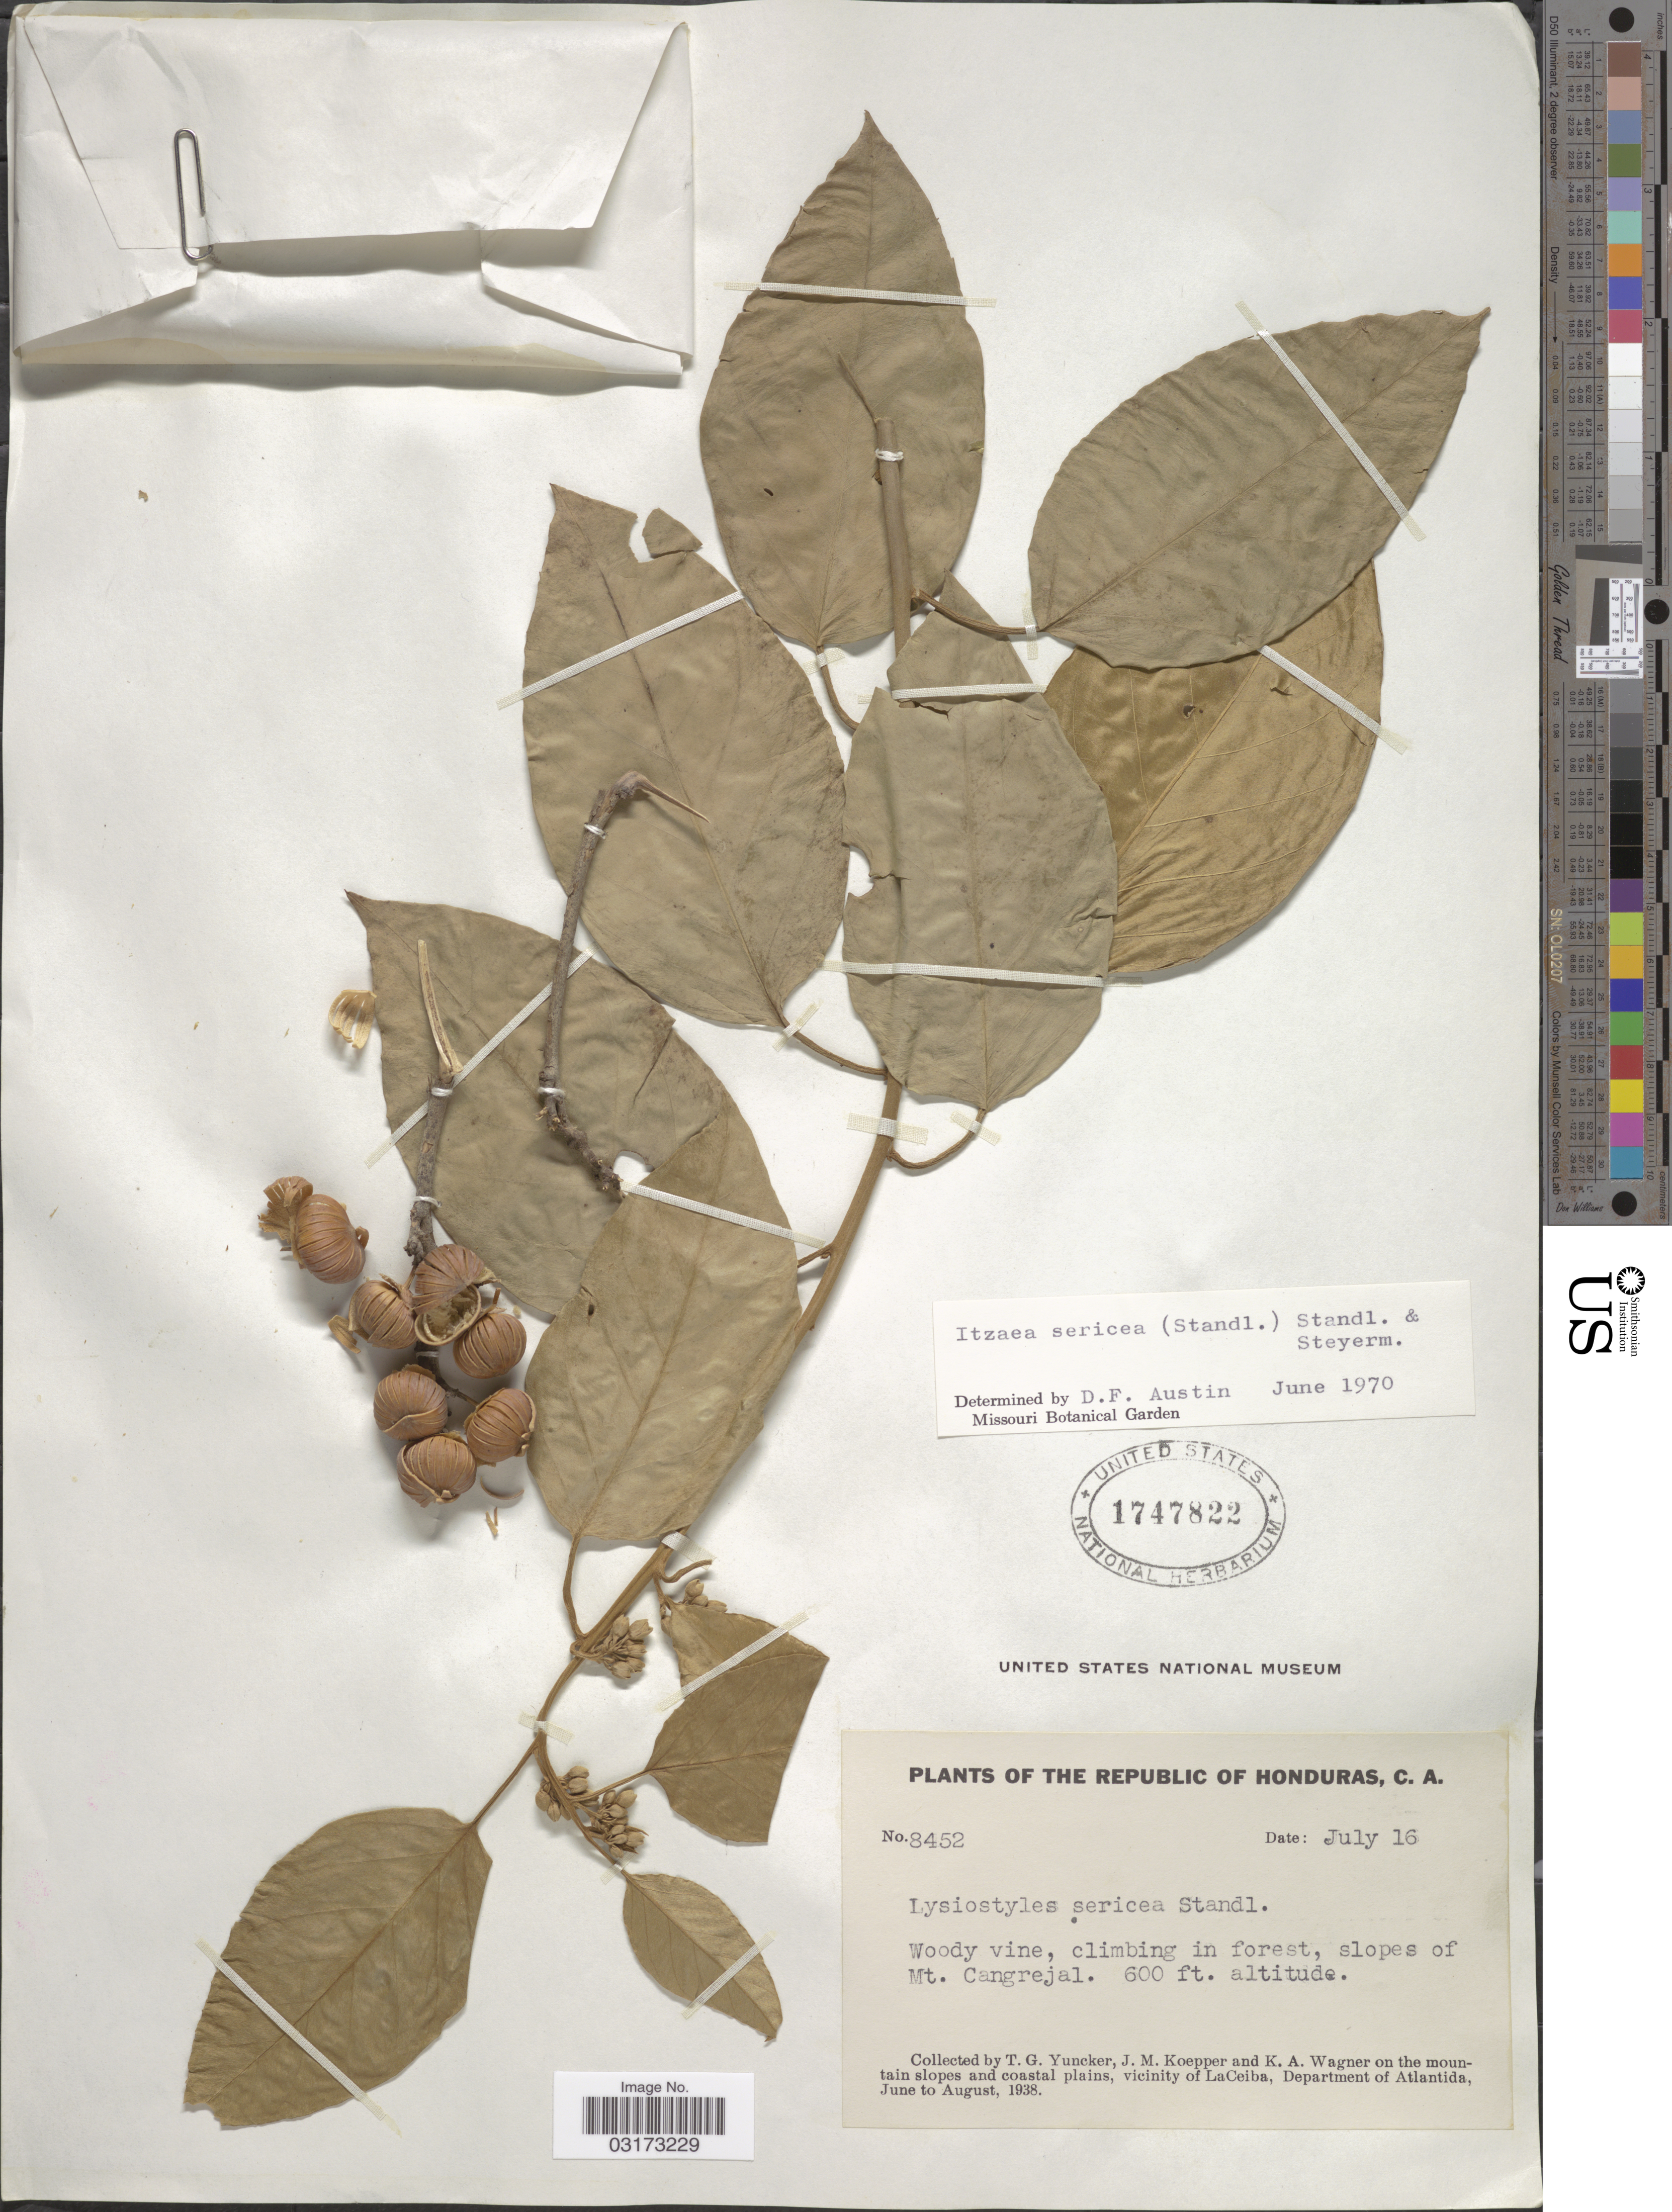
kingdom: Plantae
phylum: Tracheophyta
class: Magnoliopsida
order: Solanales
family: Convolvulaceae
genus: Itzaea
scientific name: Itzaea sericea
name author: (Standl.) Standl. & Steyerm.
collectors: T. G. Yuncker, J. M. Koepper & K. A. Wagner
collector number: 8452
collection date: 1938-07-16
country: Honduras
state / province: Atlántida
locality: Slopes of Mt. Cangrejal. On the mountain slopes and coastal plains, vicinity of LaCeiba, Department of Atlantida.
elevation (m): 183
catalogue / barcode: US 1747822